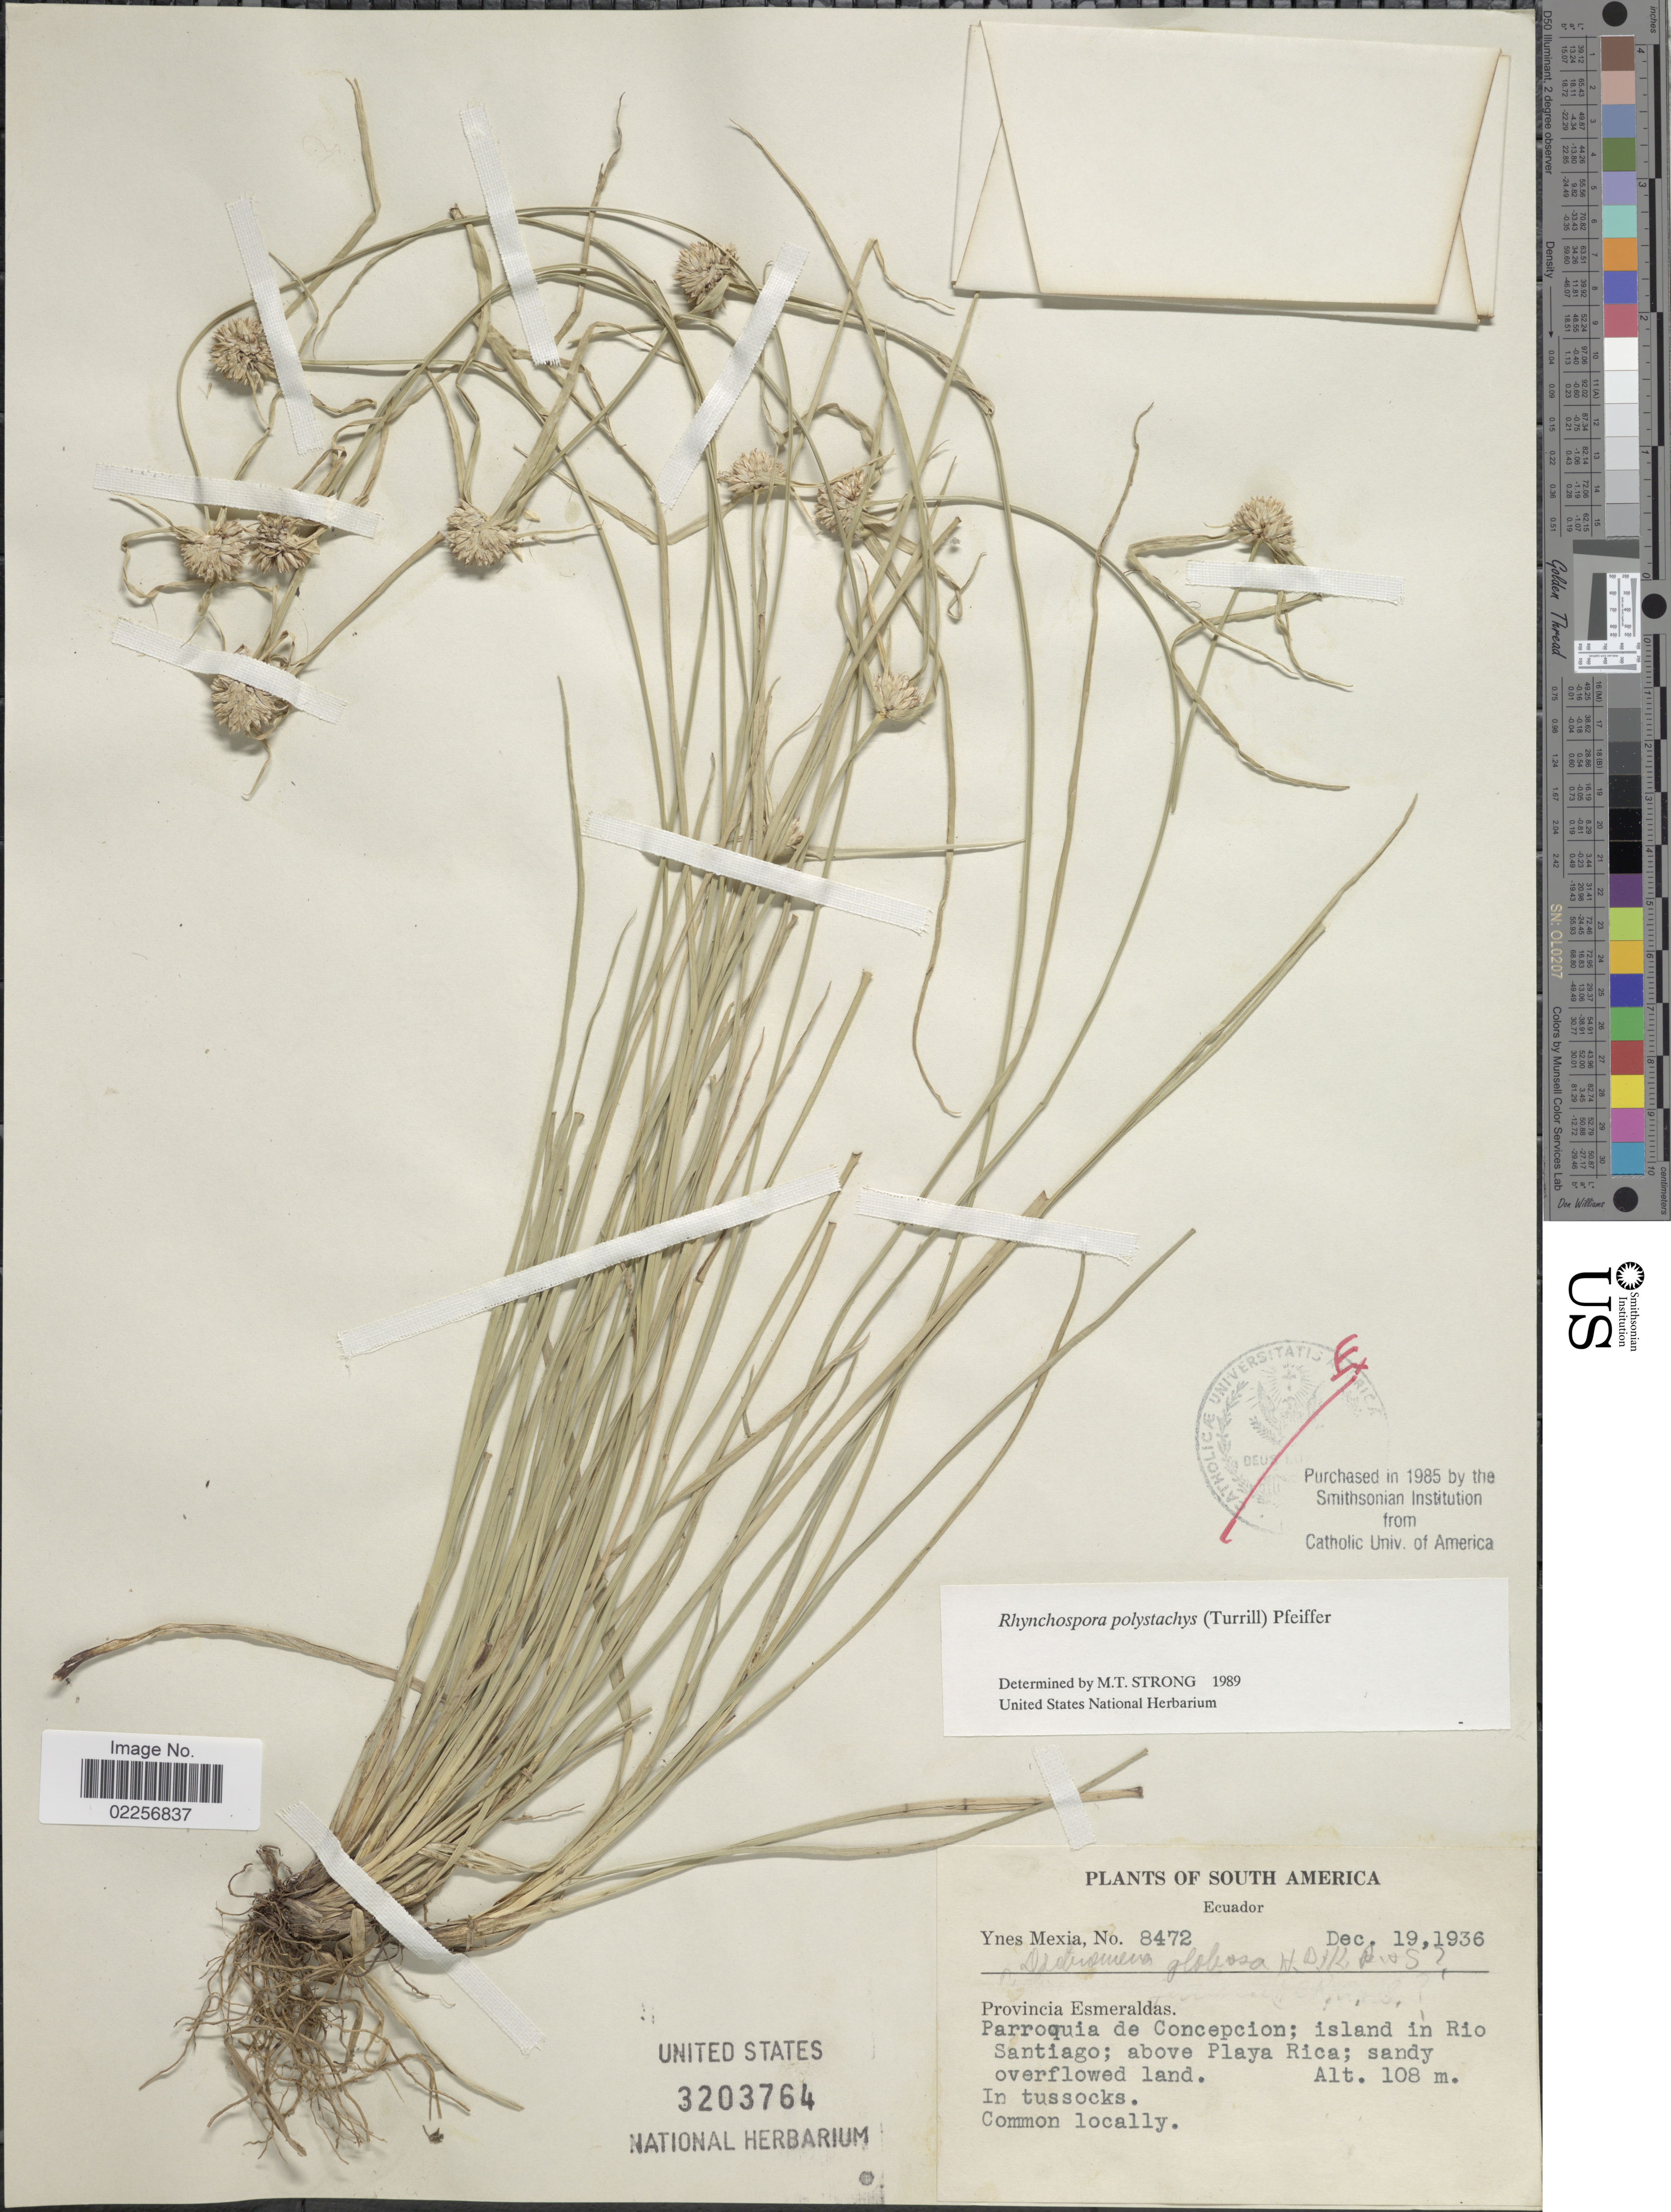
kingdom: Plantae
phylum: Tracheophyta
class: Liliopsida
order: Poales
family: Cyperaceae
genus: Rhynchospora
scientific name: Rhynchospora polystachys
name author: (Turrill) H. Pfeiff.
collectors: Y. Mexia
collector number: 8472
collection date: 1936-12-19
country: Ecuador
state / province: Esmeraldas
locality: Parroquia de concepcion; island in Rio Santiago; above Playa Rica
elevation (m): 108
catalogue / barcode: US 3203764